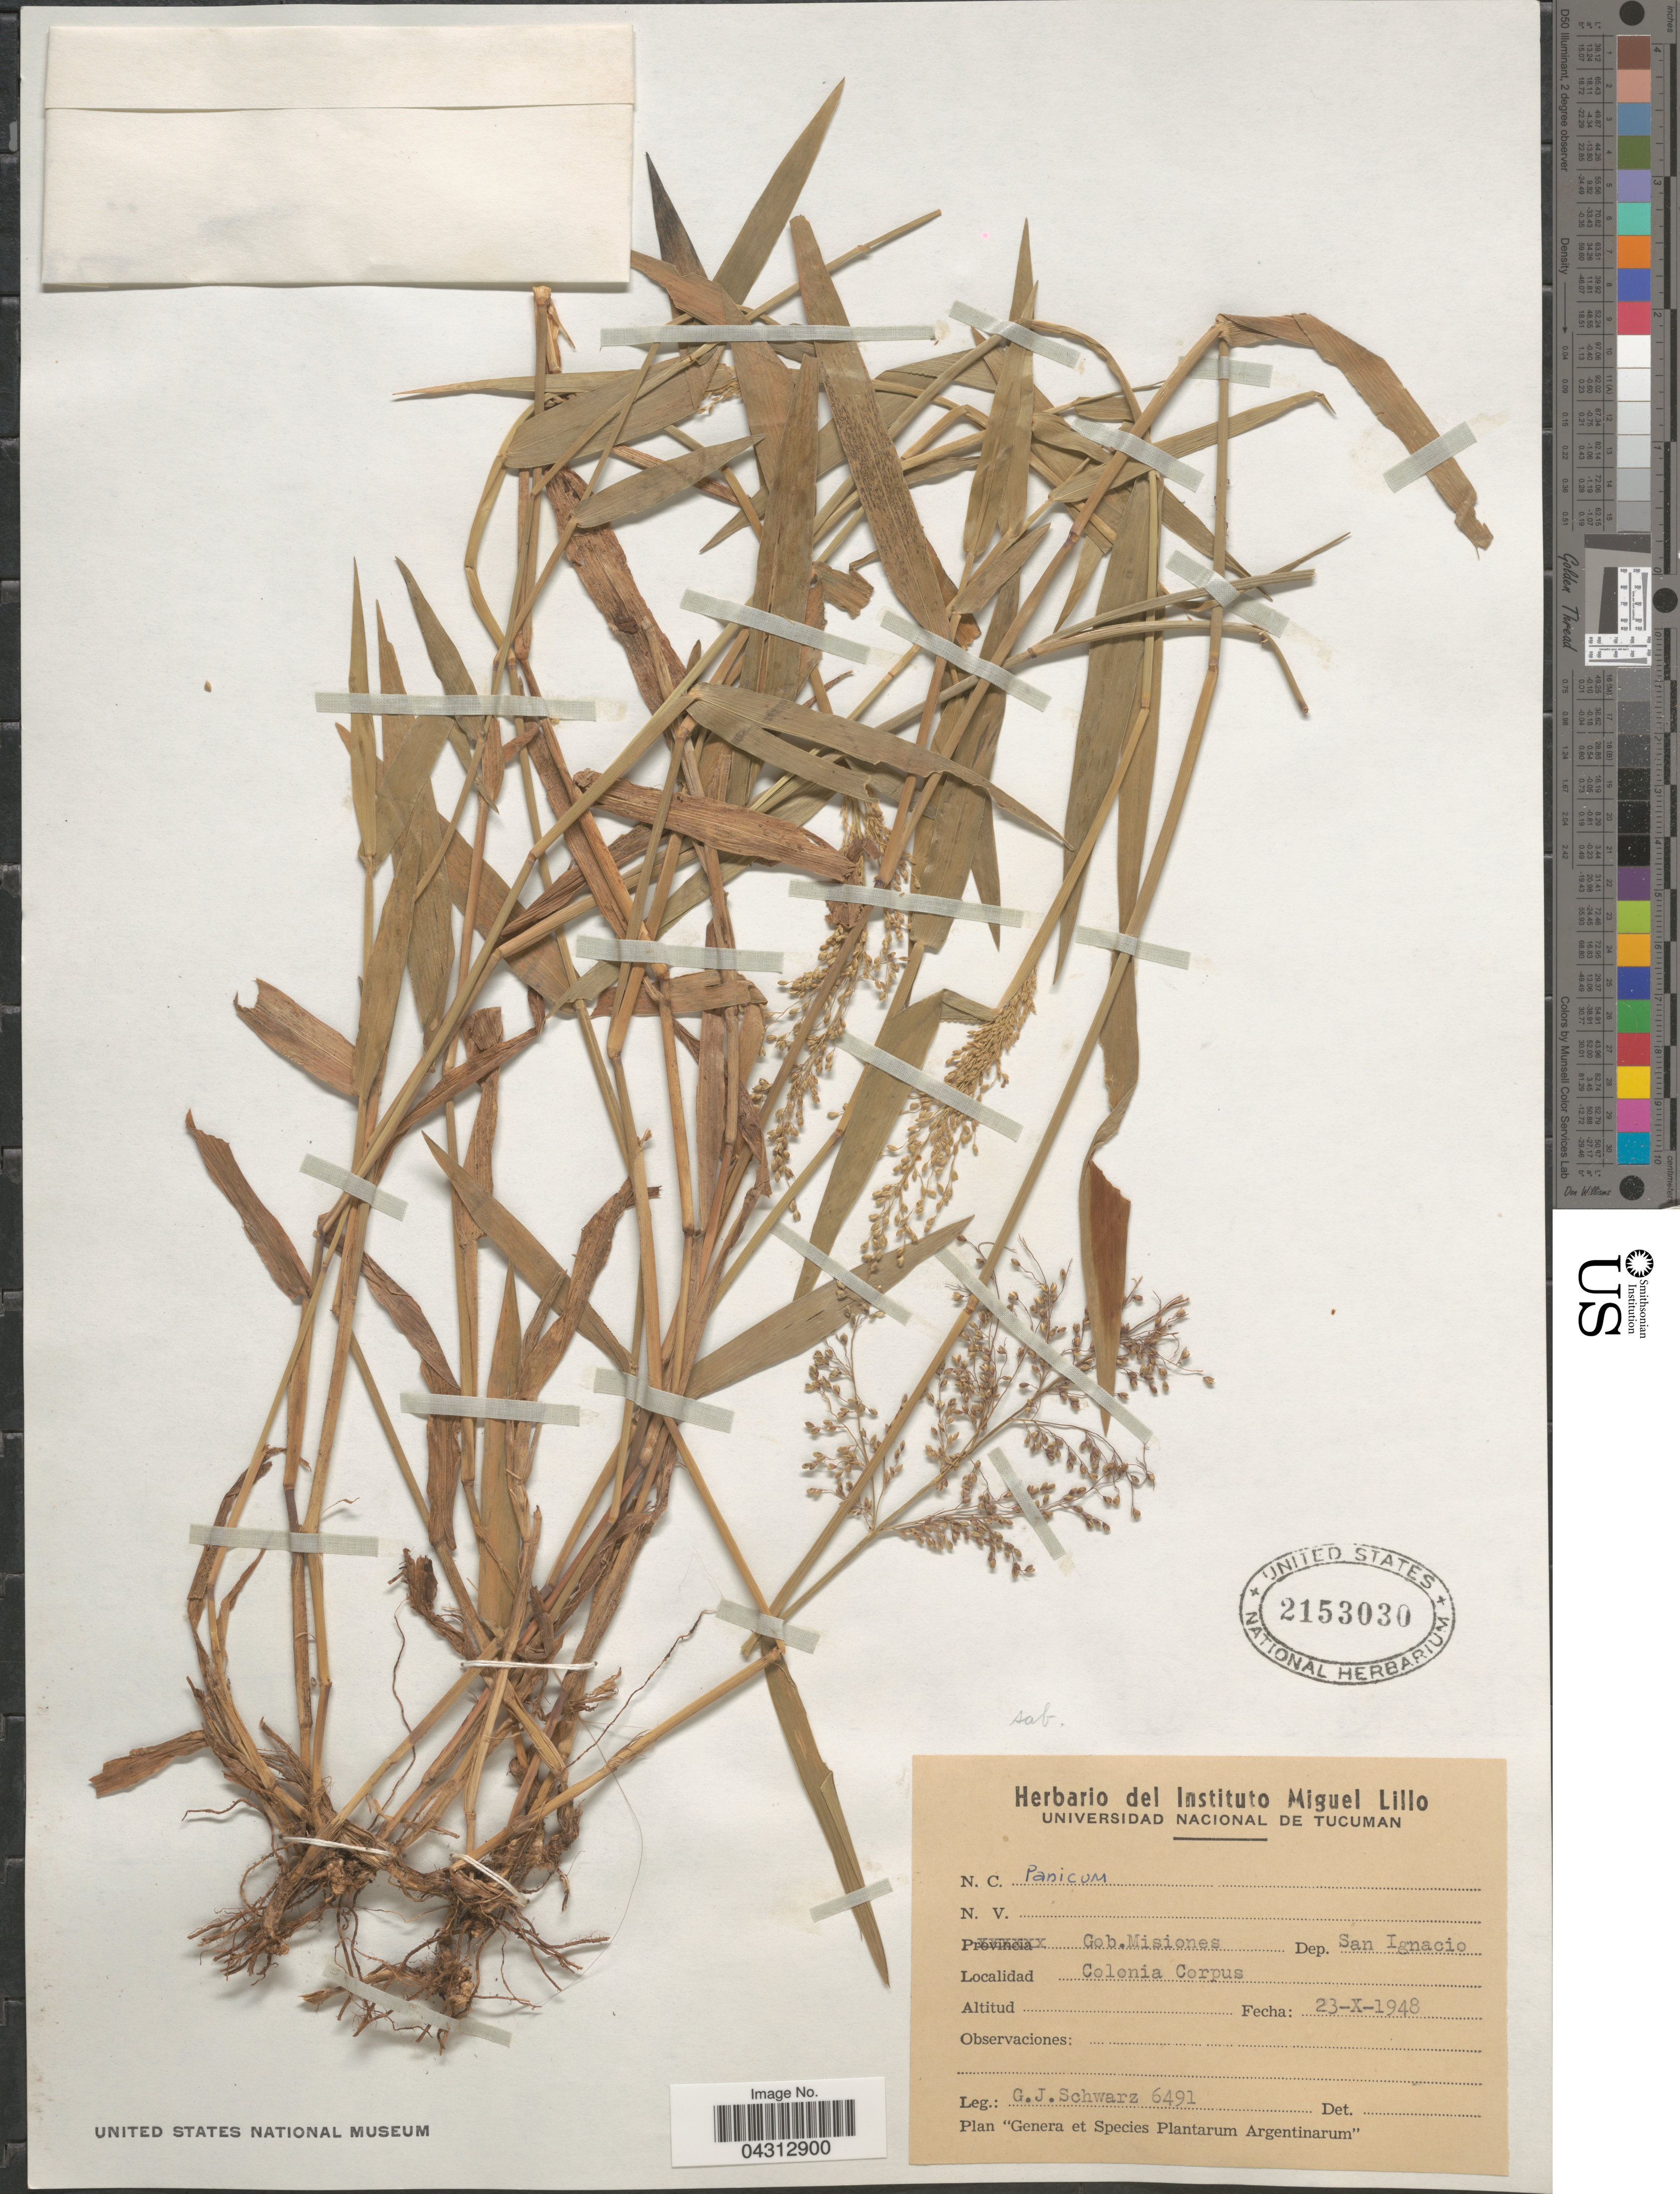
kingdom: Plantae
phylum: Tracheophyta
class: Liliopsida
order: Poales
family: Poaceae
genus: Dichanthelium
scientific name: Dichanthelium sabulorum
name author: (Lam.) Gould & C.A. Clark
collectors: G. J. Schwarz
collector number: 6491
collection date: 1948-10-23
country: Argentina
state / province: Misiones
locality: Gob. Misiones. Dep. San Ignacio. Colonia Corpus.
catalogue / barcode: US 2153030